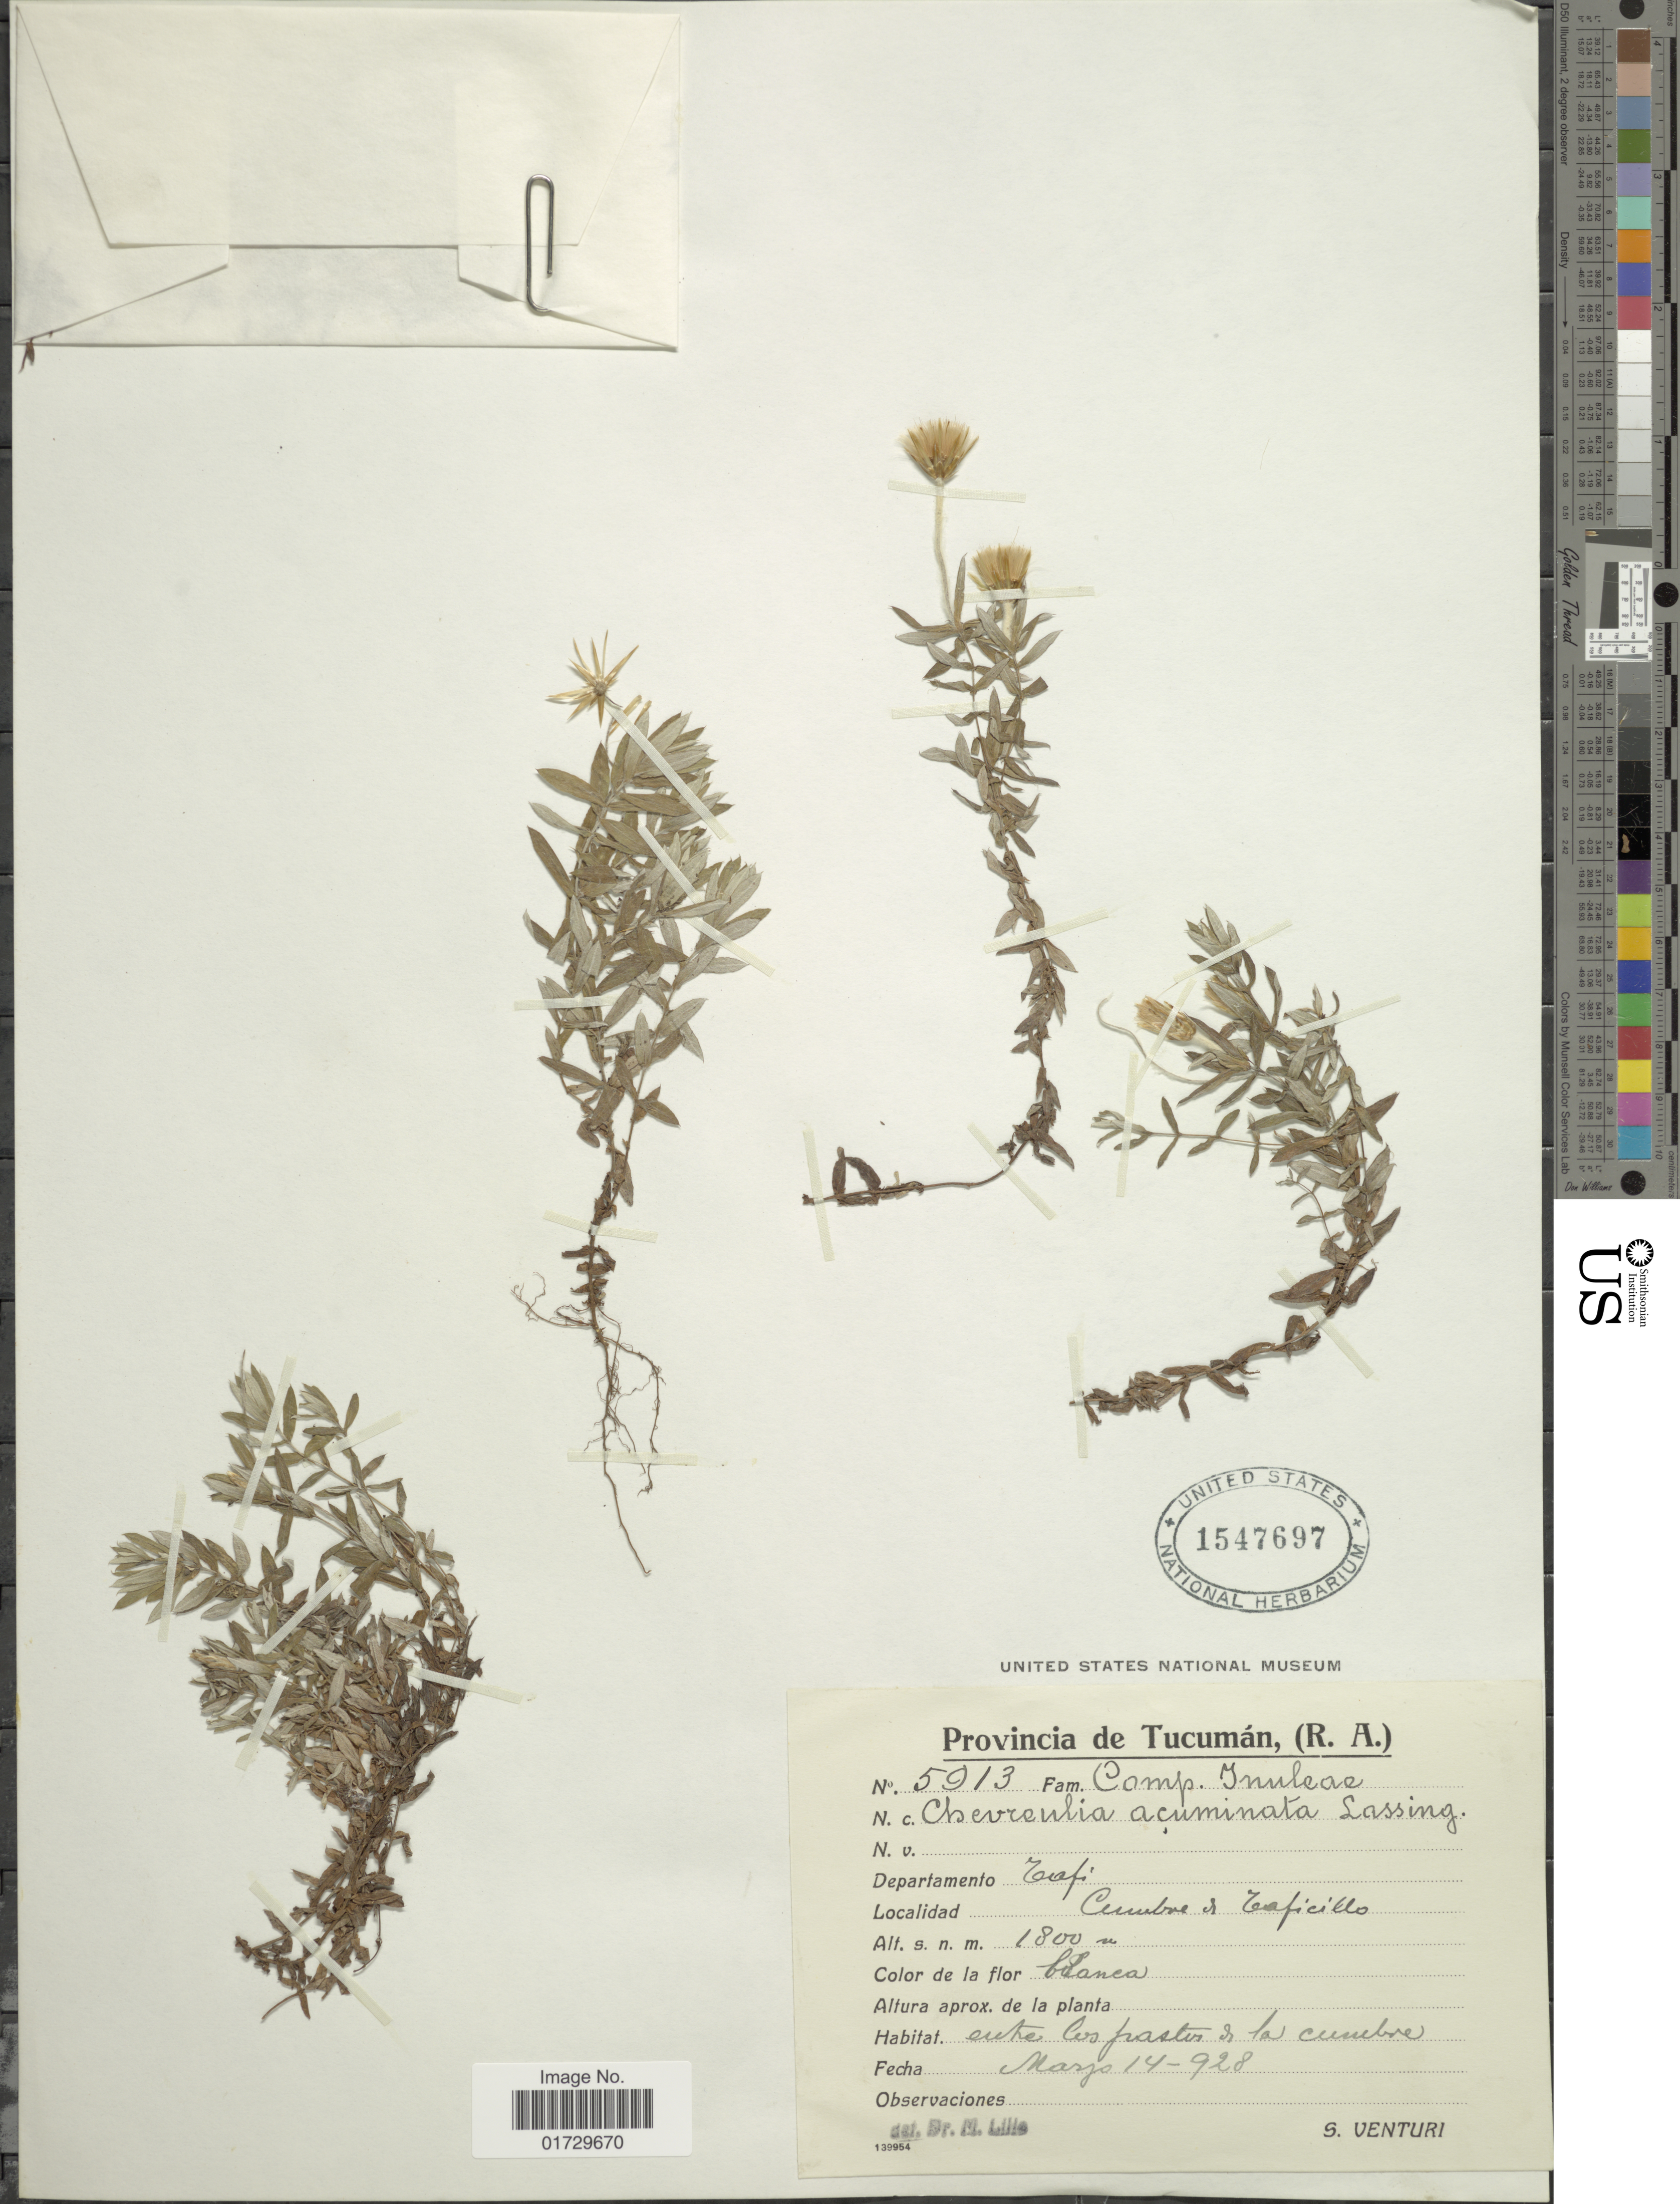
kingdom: Plantae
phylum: Tracheophyta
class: Magnoliopsida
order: Asterales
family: Asteraceae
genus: Chevreulia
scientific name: Chevreulia acuminata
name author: Less.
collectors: S. Venturi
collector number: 5913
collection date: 1928-03-14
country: Argentina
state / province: Tucumán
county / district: Tafí Viejo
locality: Cumbre El Taficillo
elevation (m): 1800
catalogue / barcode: US 1547697